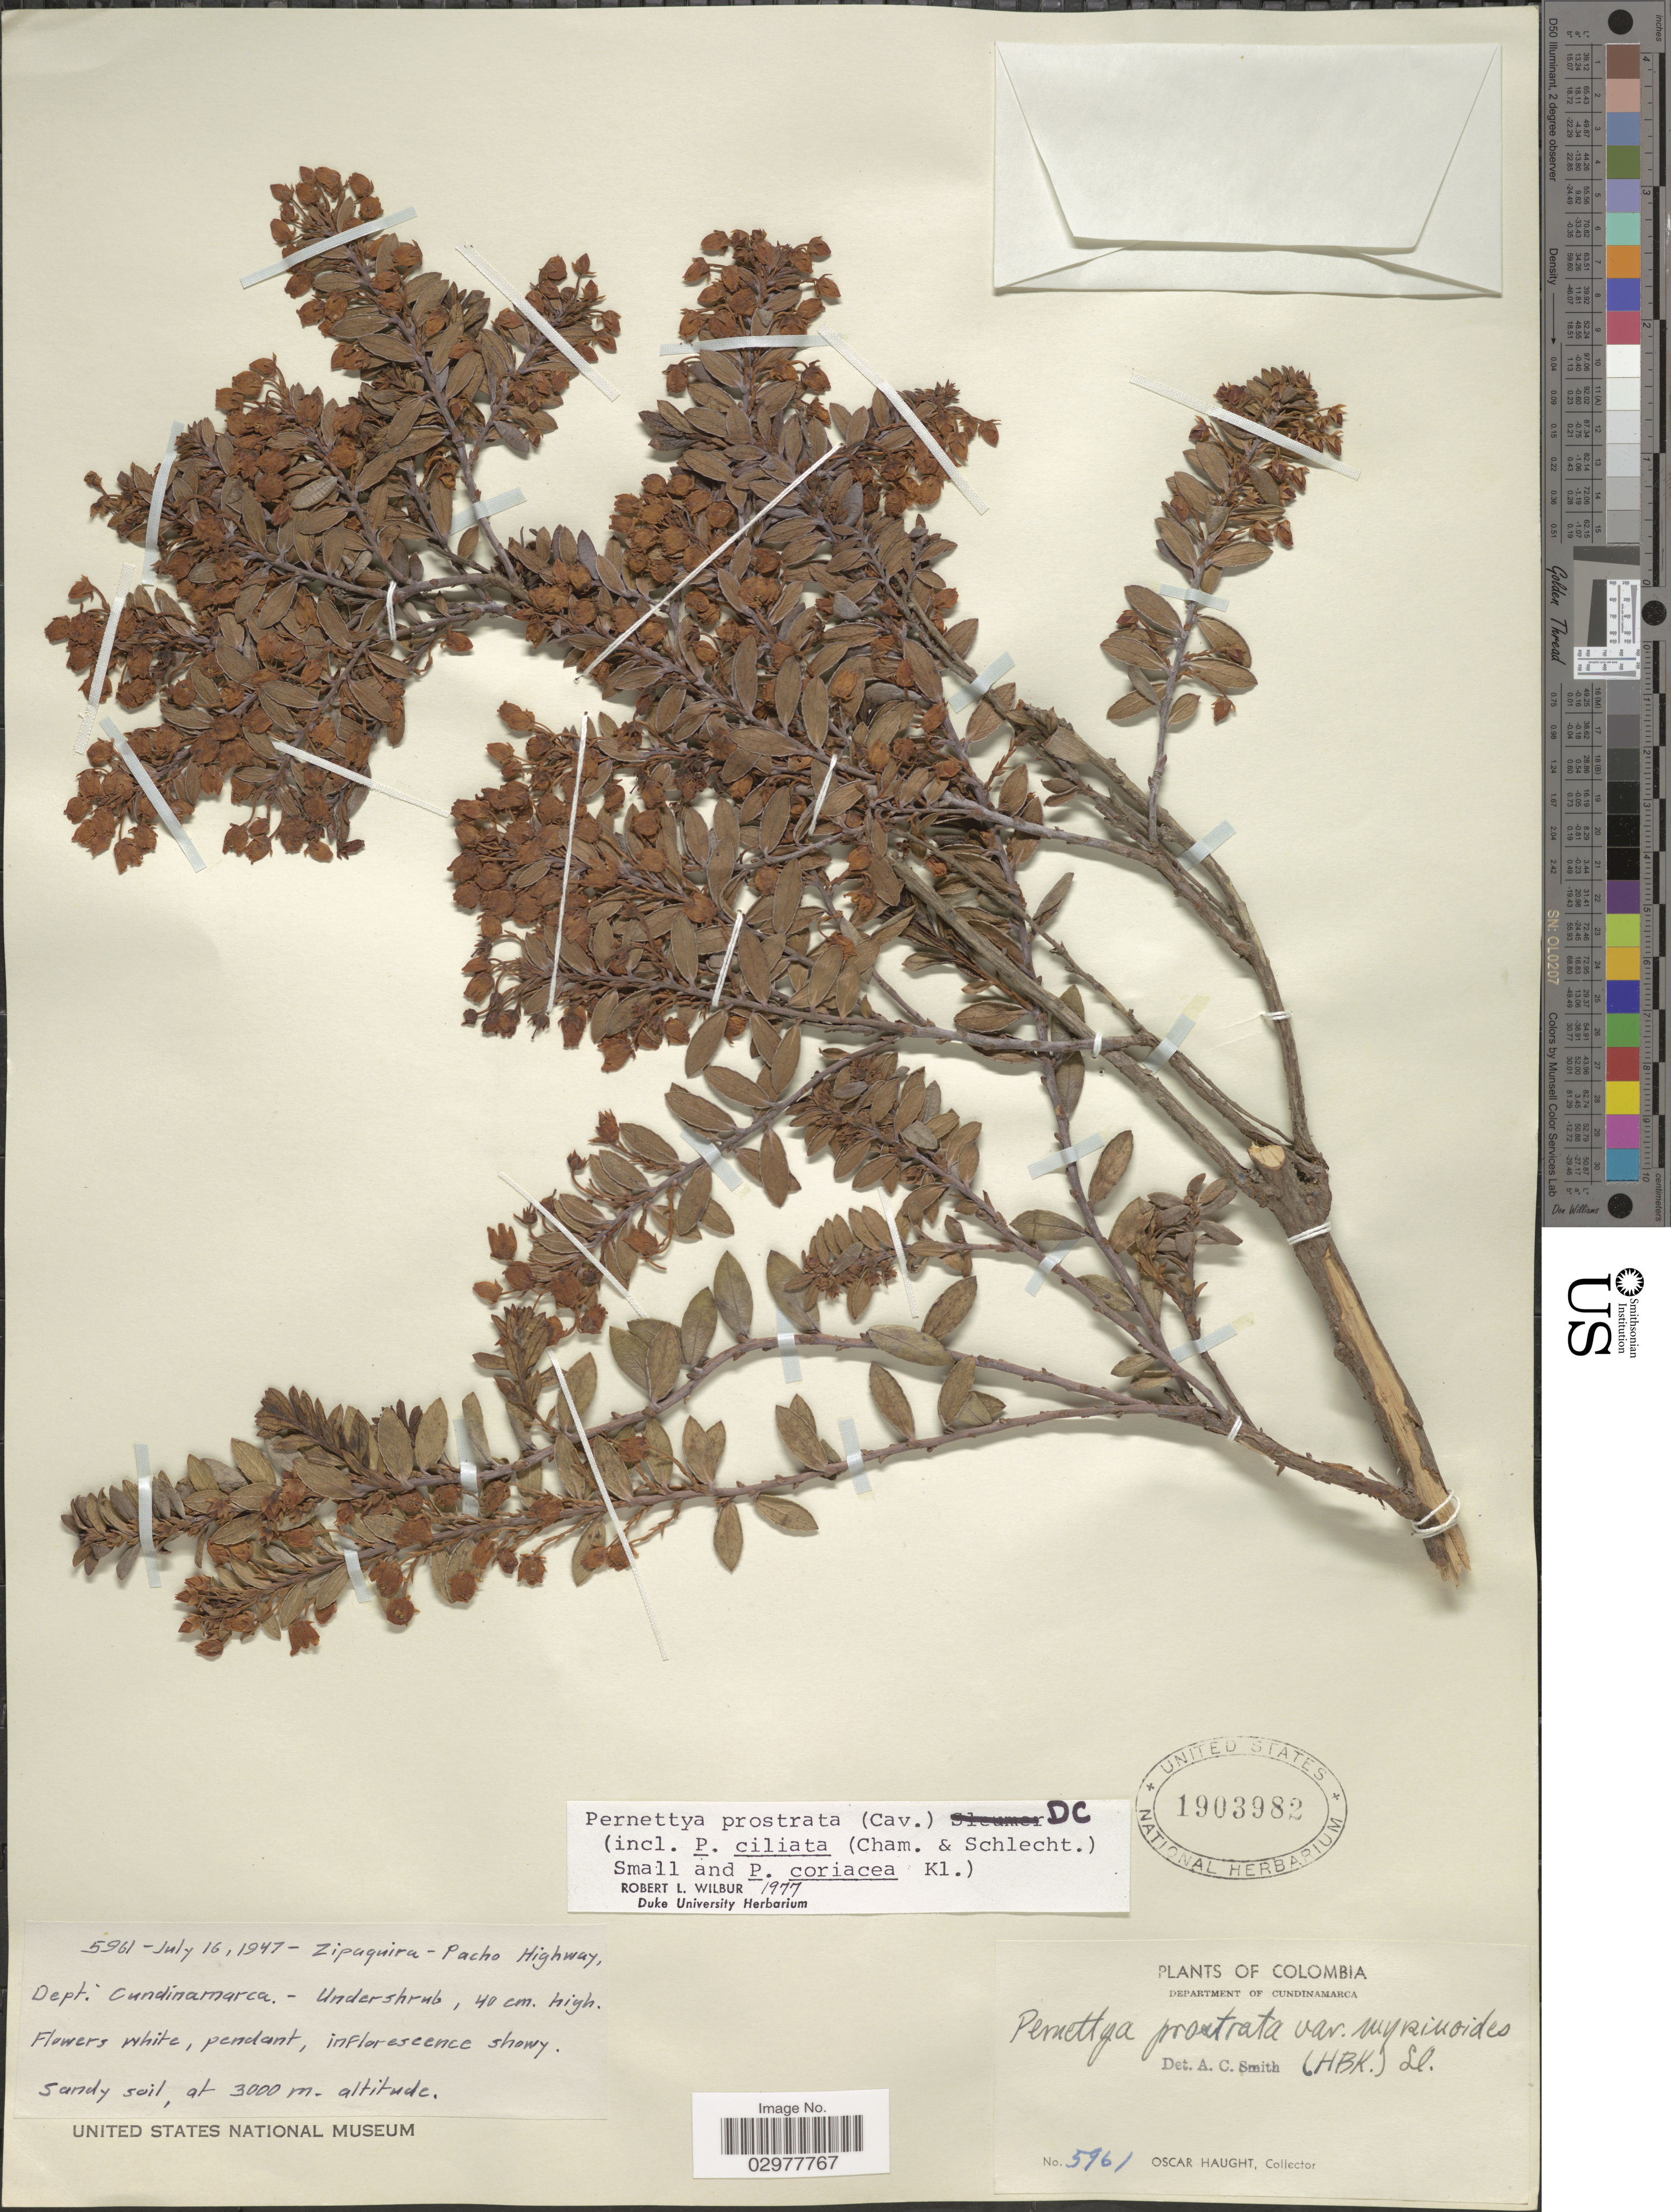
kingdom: Plantae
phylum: Tracheophyta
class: Magnoliopsida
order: Ericales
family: Ericaceae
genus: Pernettya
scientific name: Pernettya prostrata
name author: (Cav.) DC.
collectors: O. L. Haught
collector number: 5961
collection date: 1947-07-16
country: Colombia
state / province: Cundinamarca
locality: Zipaquira - Pacho Highway, Department of Cundinamarca.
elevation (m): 3000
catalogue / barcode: US 1903982